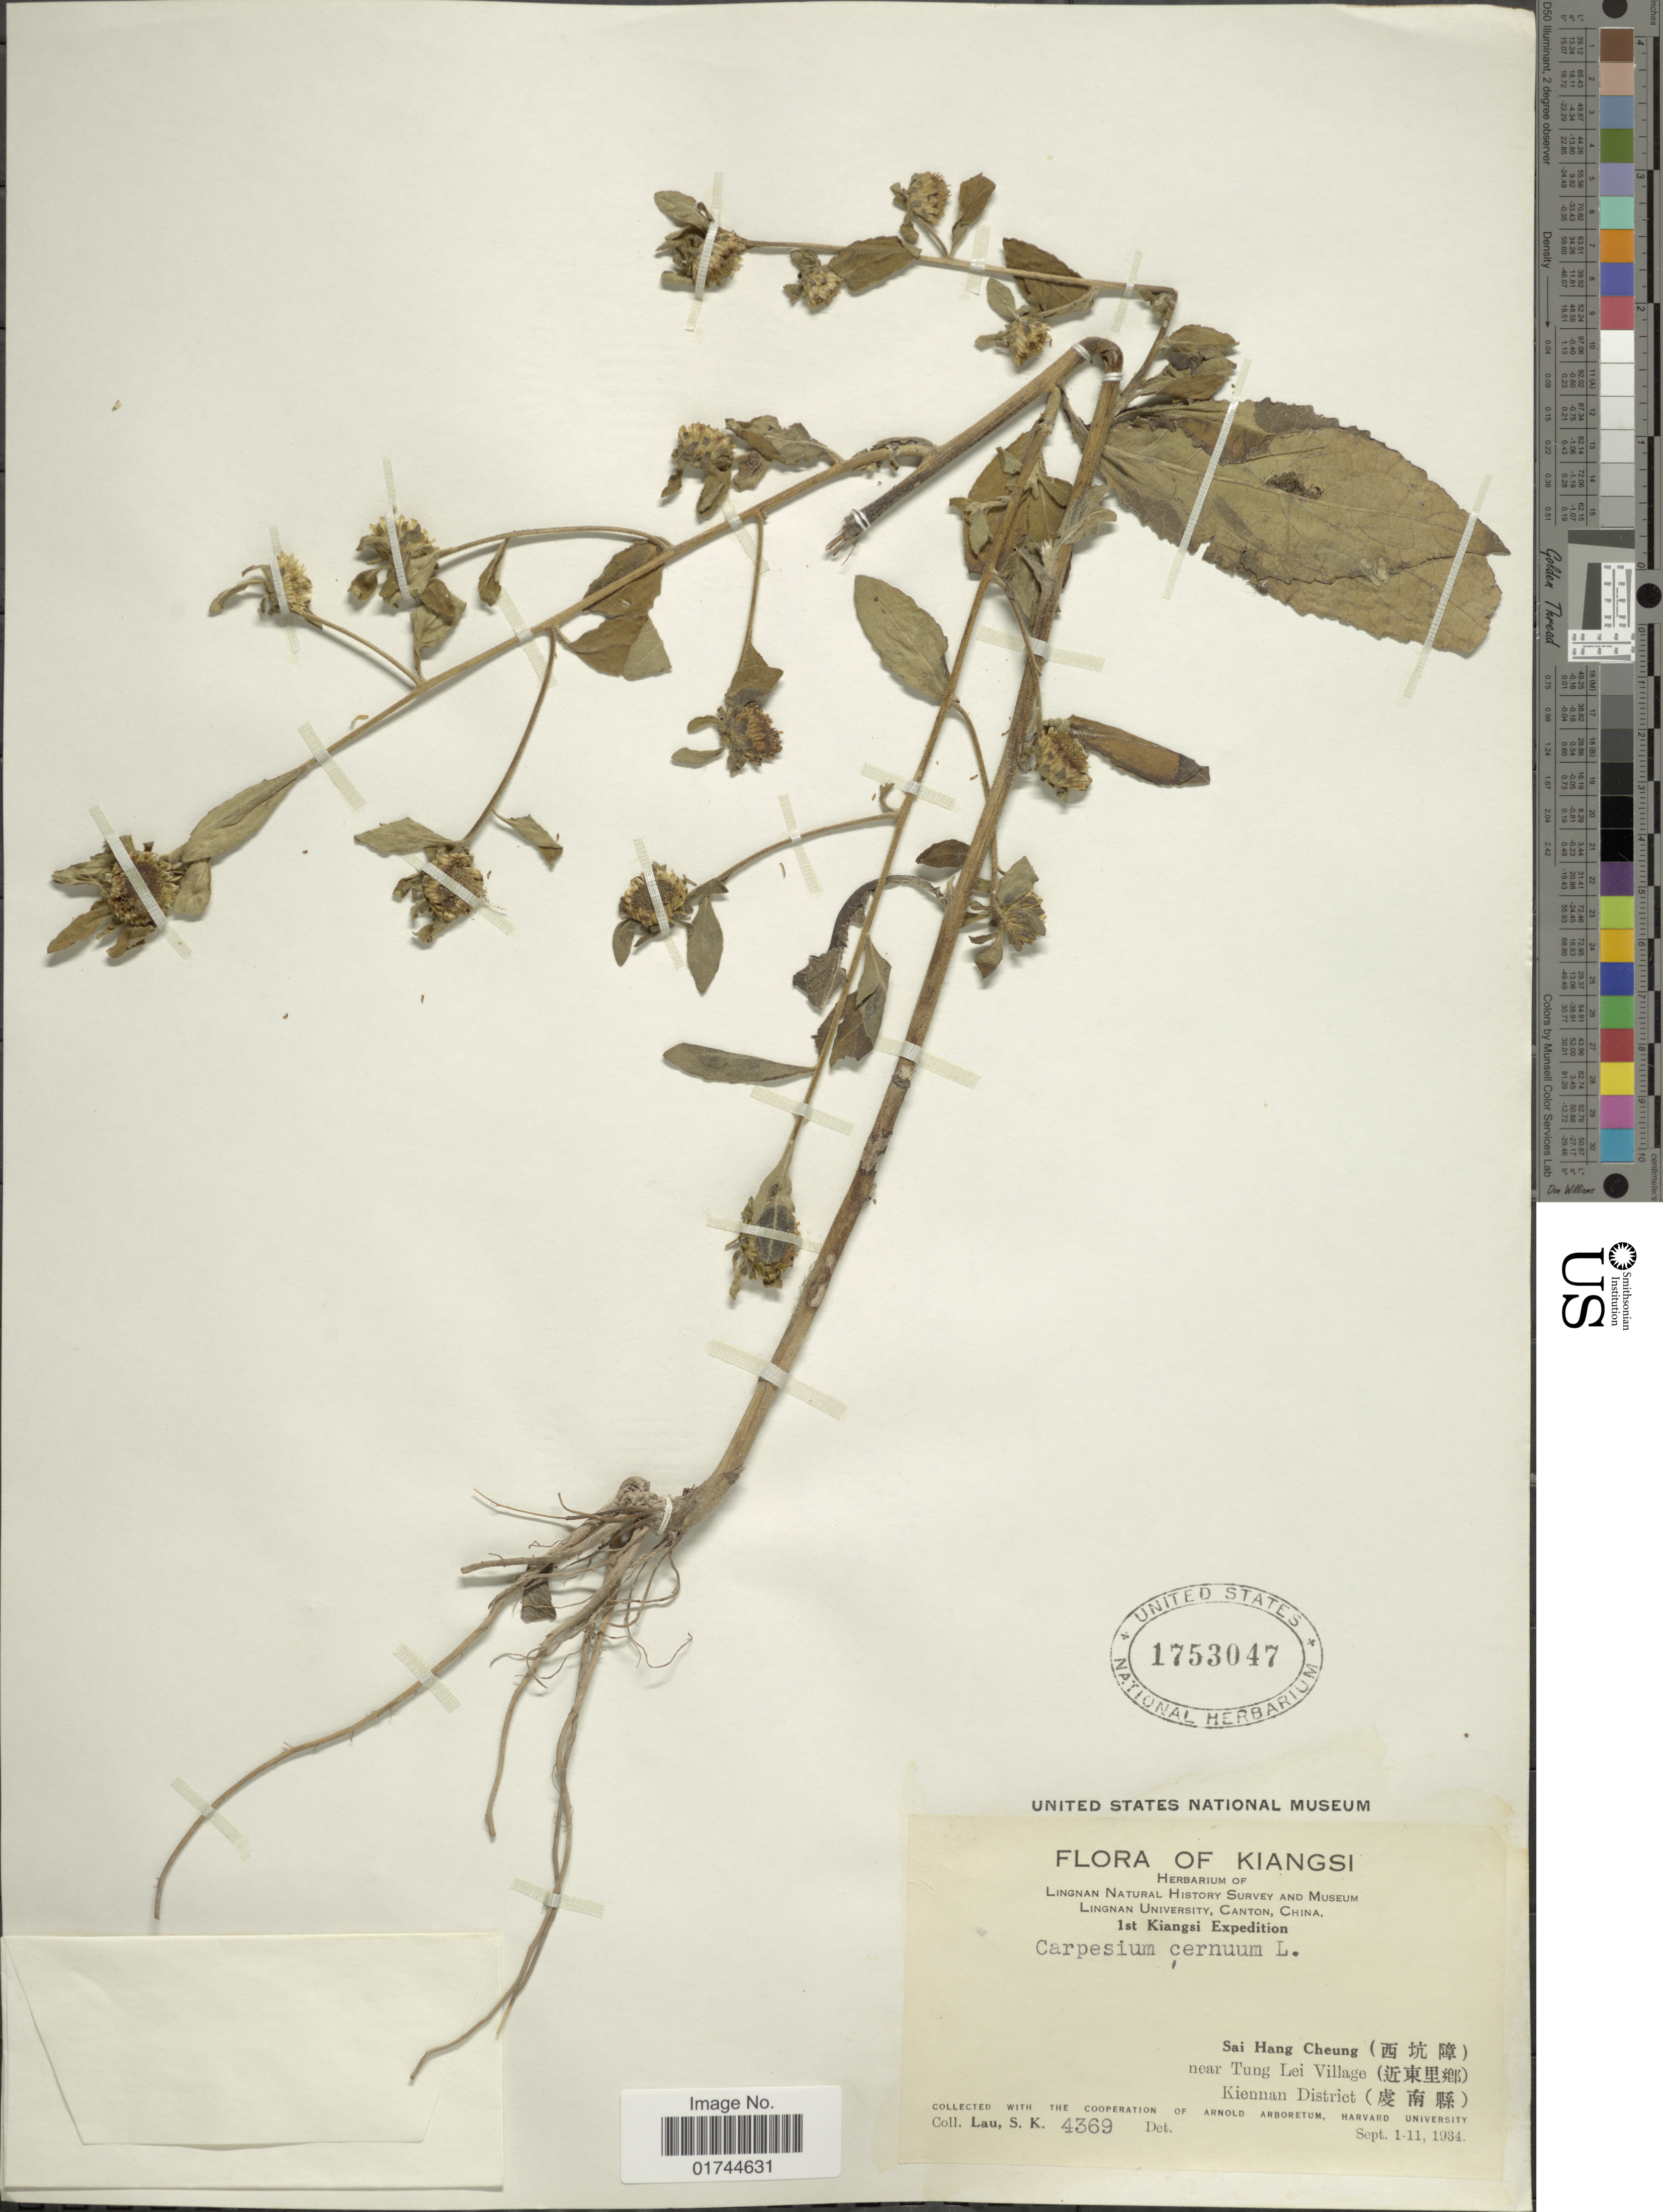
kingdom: Plantae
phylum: Tracheophyta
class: Magnoliopsida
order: Asterales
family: Asteraceae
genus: Carpesium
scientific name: Carpesium cernum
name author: L.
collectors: S. K. Lau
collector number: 4369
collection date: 1934-09-01/1934-09-11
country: China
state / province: Jiangxi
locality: Sai Hang Cheung, near Tung Lei Village, Kiennan District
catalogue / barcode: US 1753047